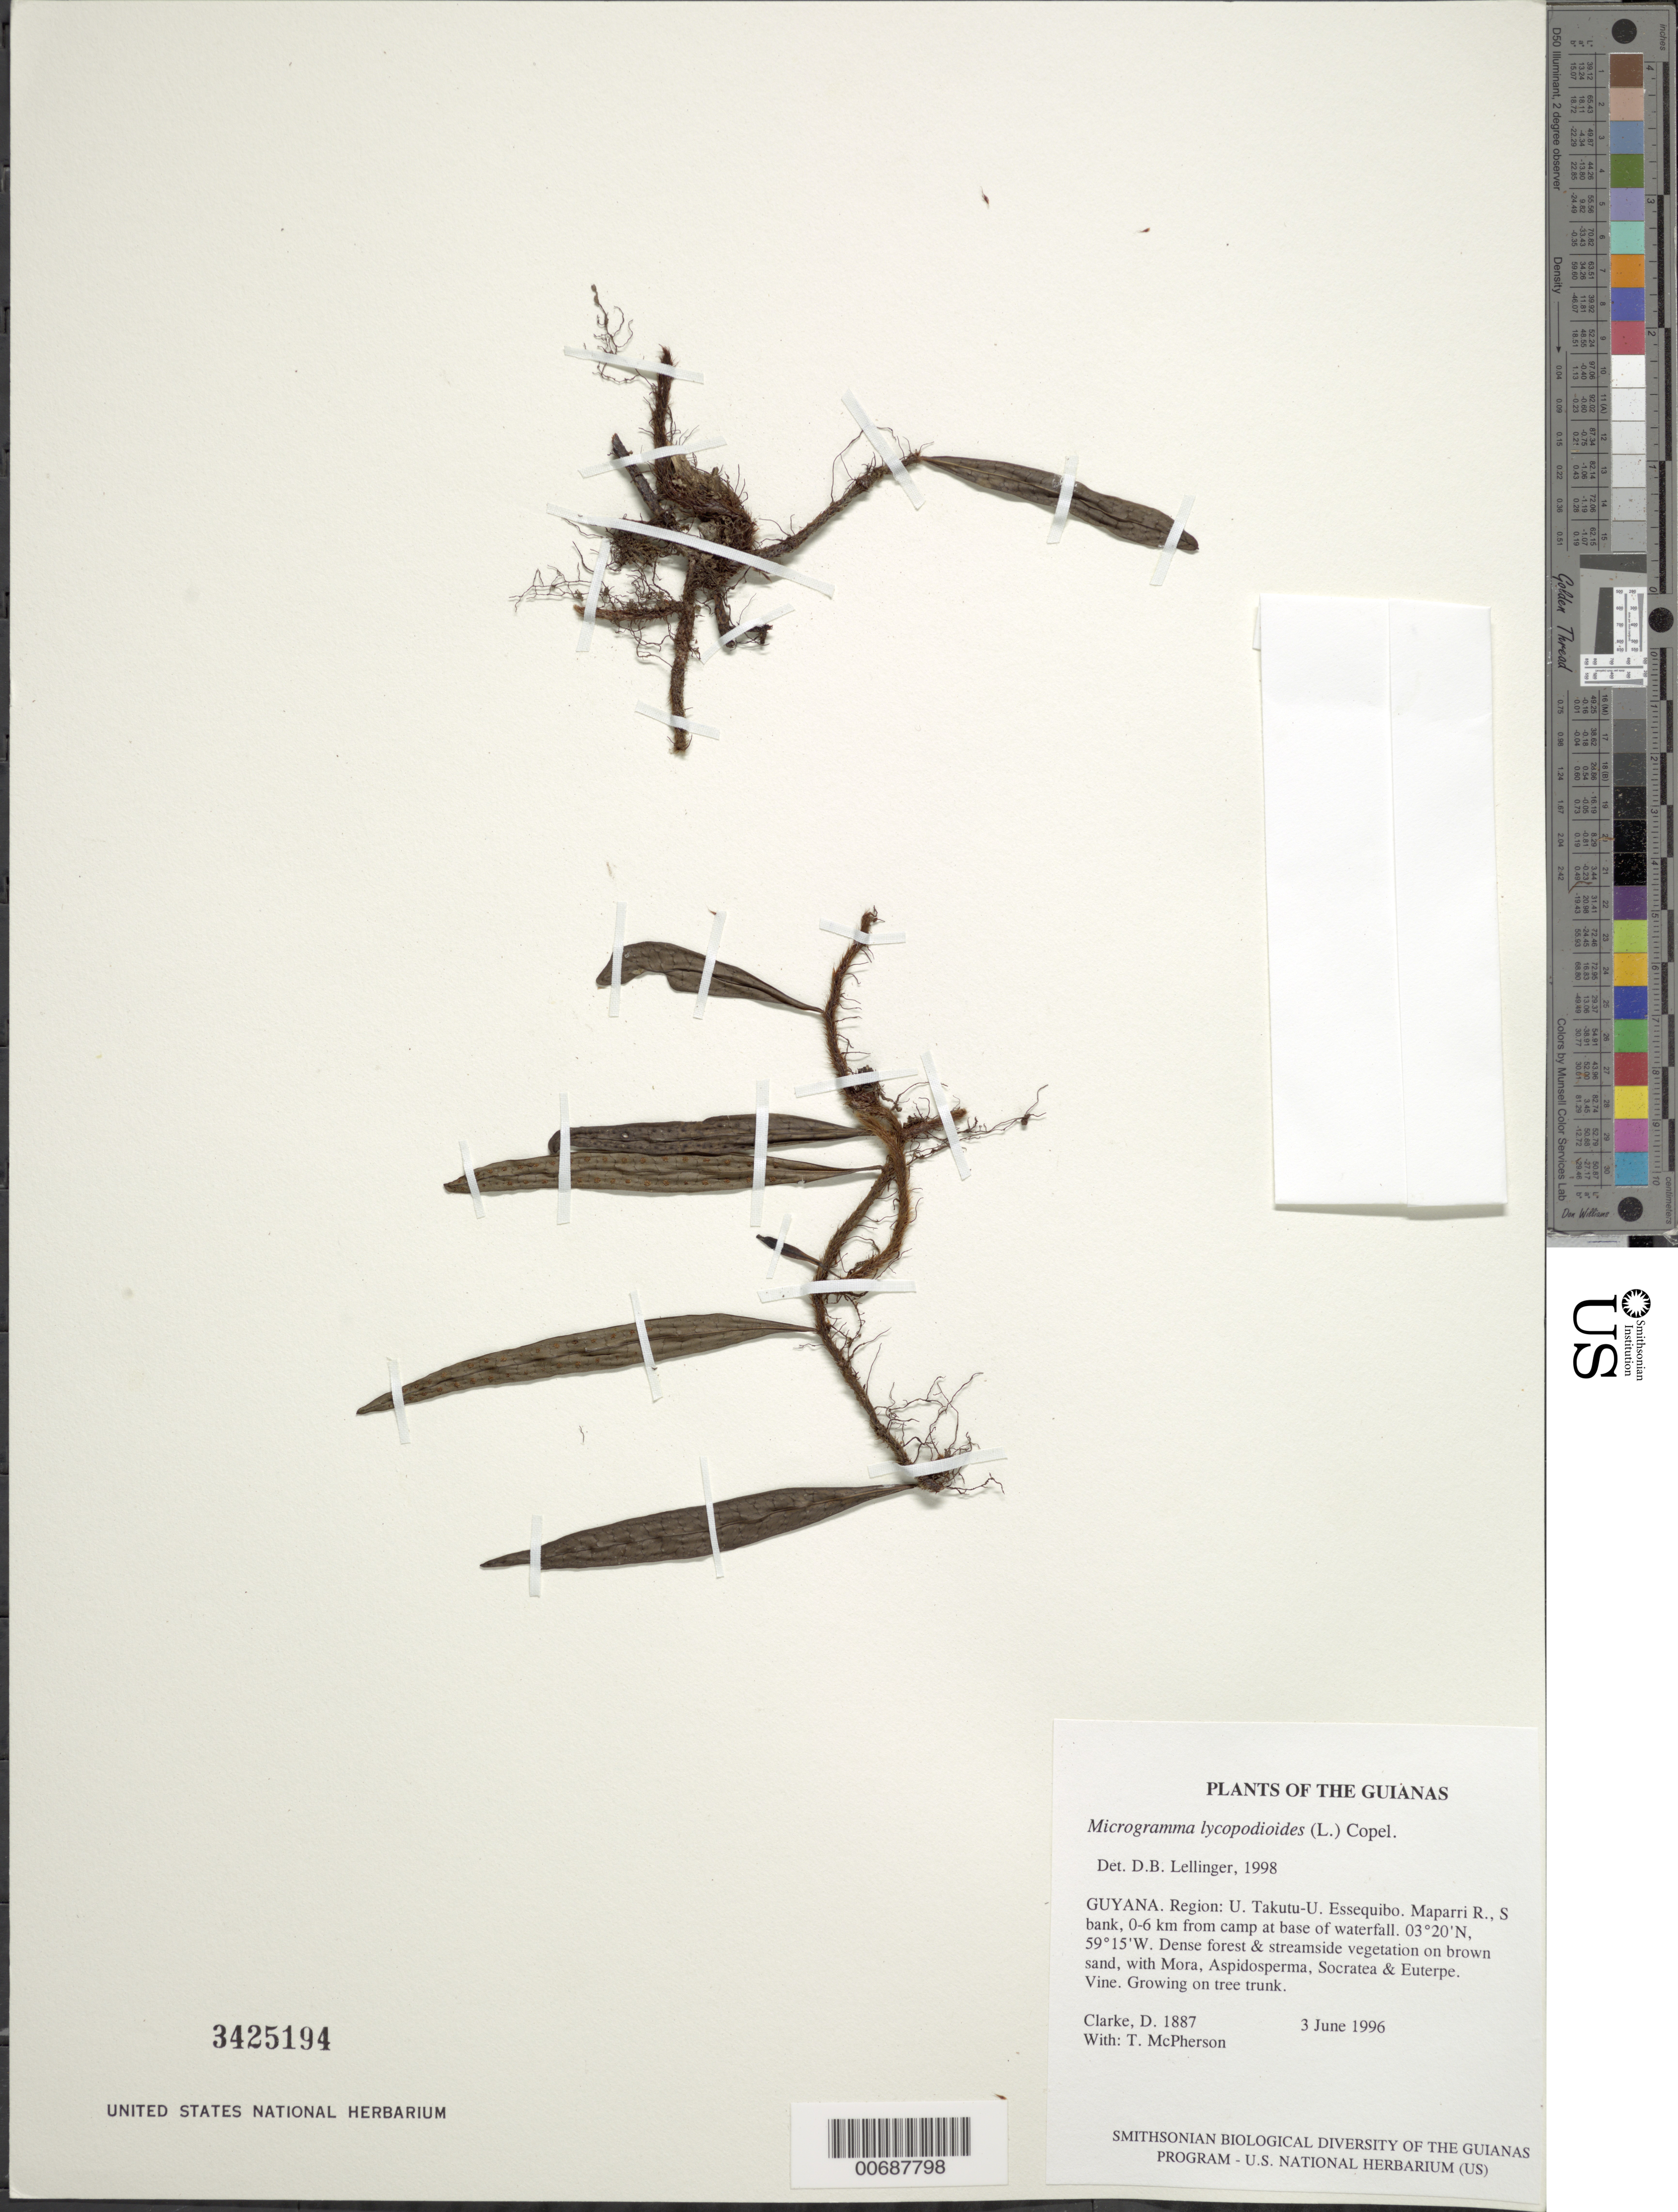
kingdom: Plantae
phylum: Tracheophyta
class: Polypodiopsida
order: Polypodiales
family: Polypodiaceae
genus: Microgramma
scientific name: Microgramma lycopodioides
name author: (L.) Copel.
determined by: Lellinger, David B., (BOT), Smithsonian Institution - National Museum of Natural History (UNITED STATES)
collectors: H. D. Clarke & T. McPherson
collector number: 1887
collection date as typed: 3 June 1996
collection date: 1996-06-03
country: Guyana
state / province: U. Takutu-U. Essequibo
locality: Maparri R., S bank, 0-6 km from camp at base of waterfall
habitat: Dense forest & streamside vegetation on brown sand, with Mora, Aspidosperma, Socratea & Euterpe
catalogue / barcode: US 3425194